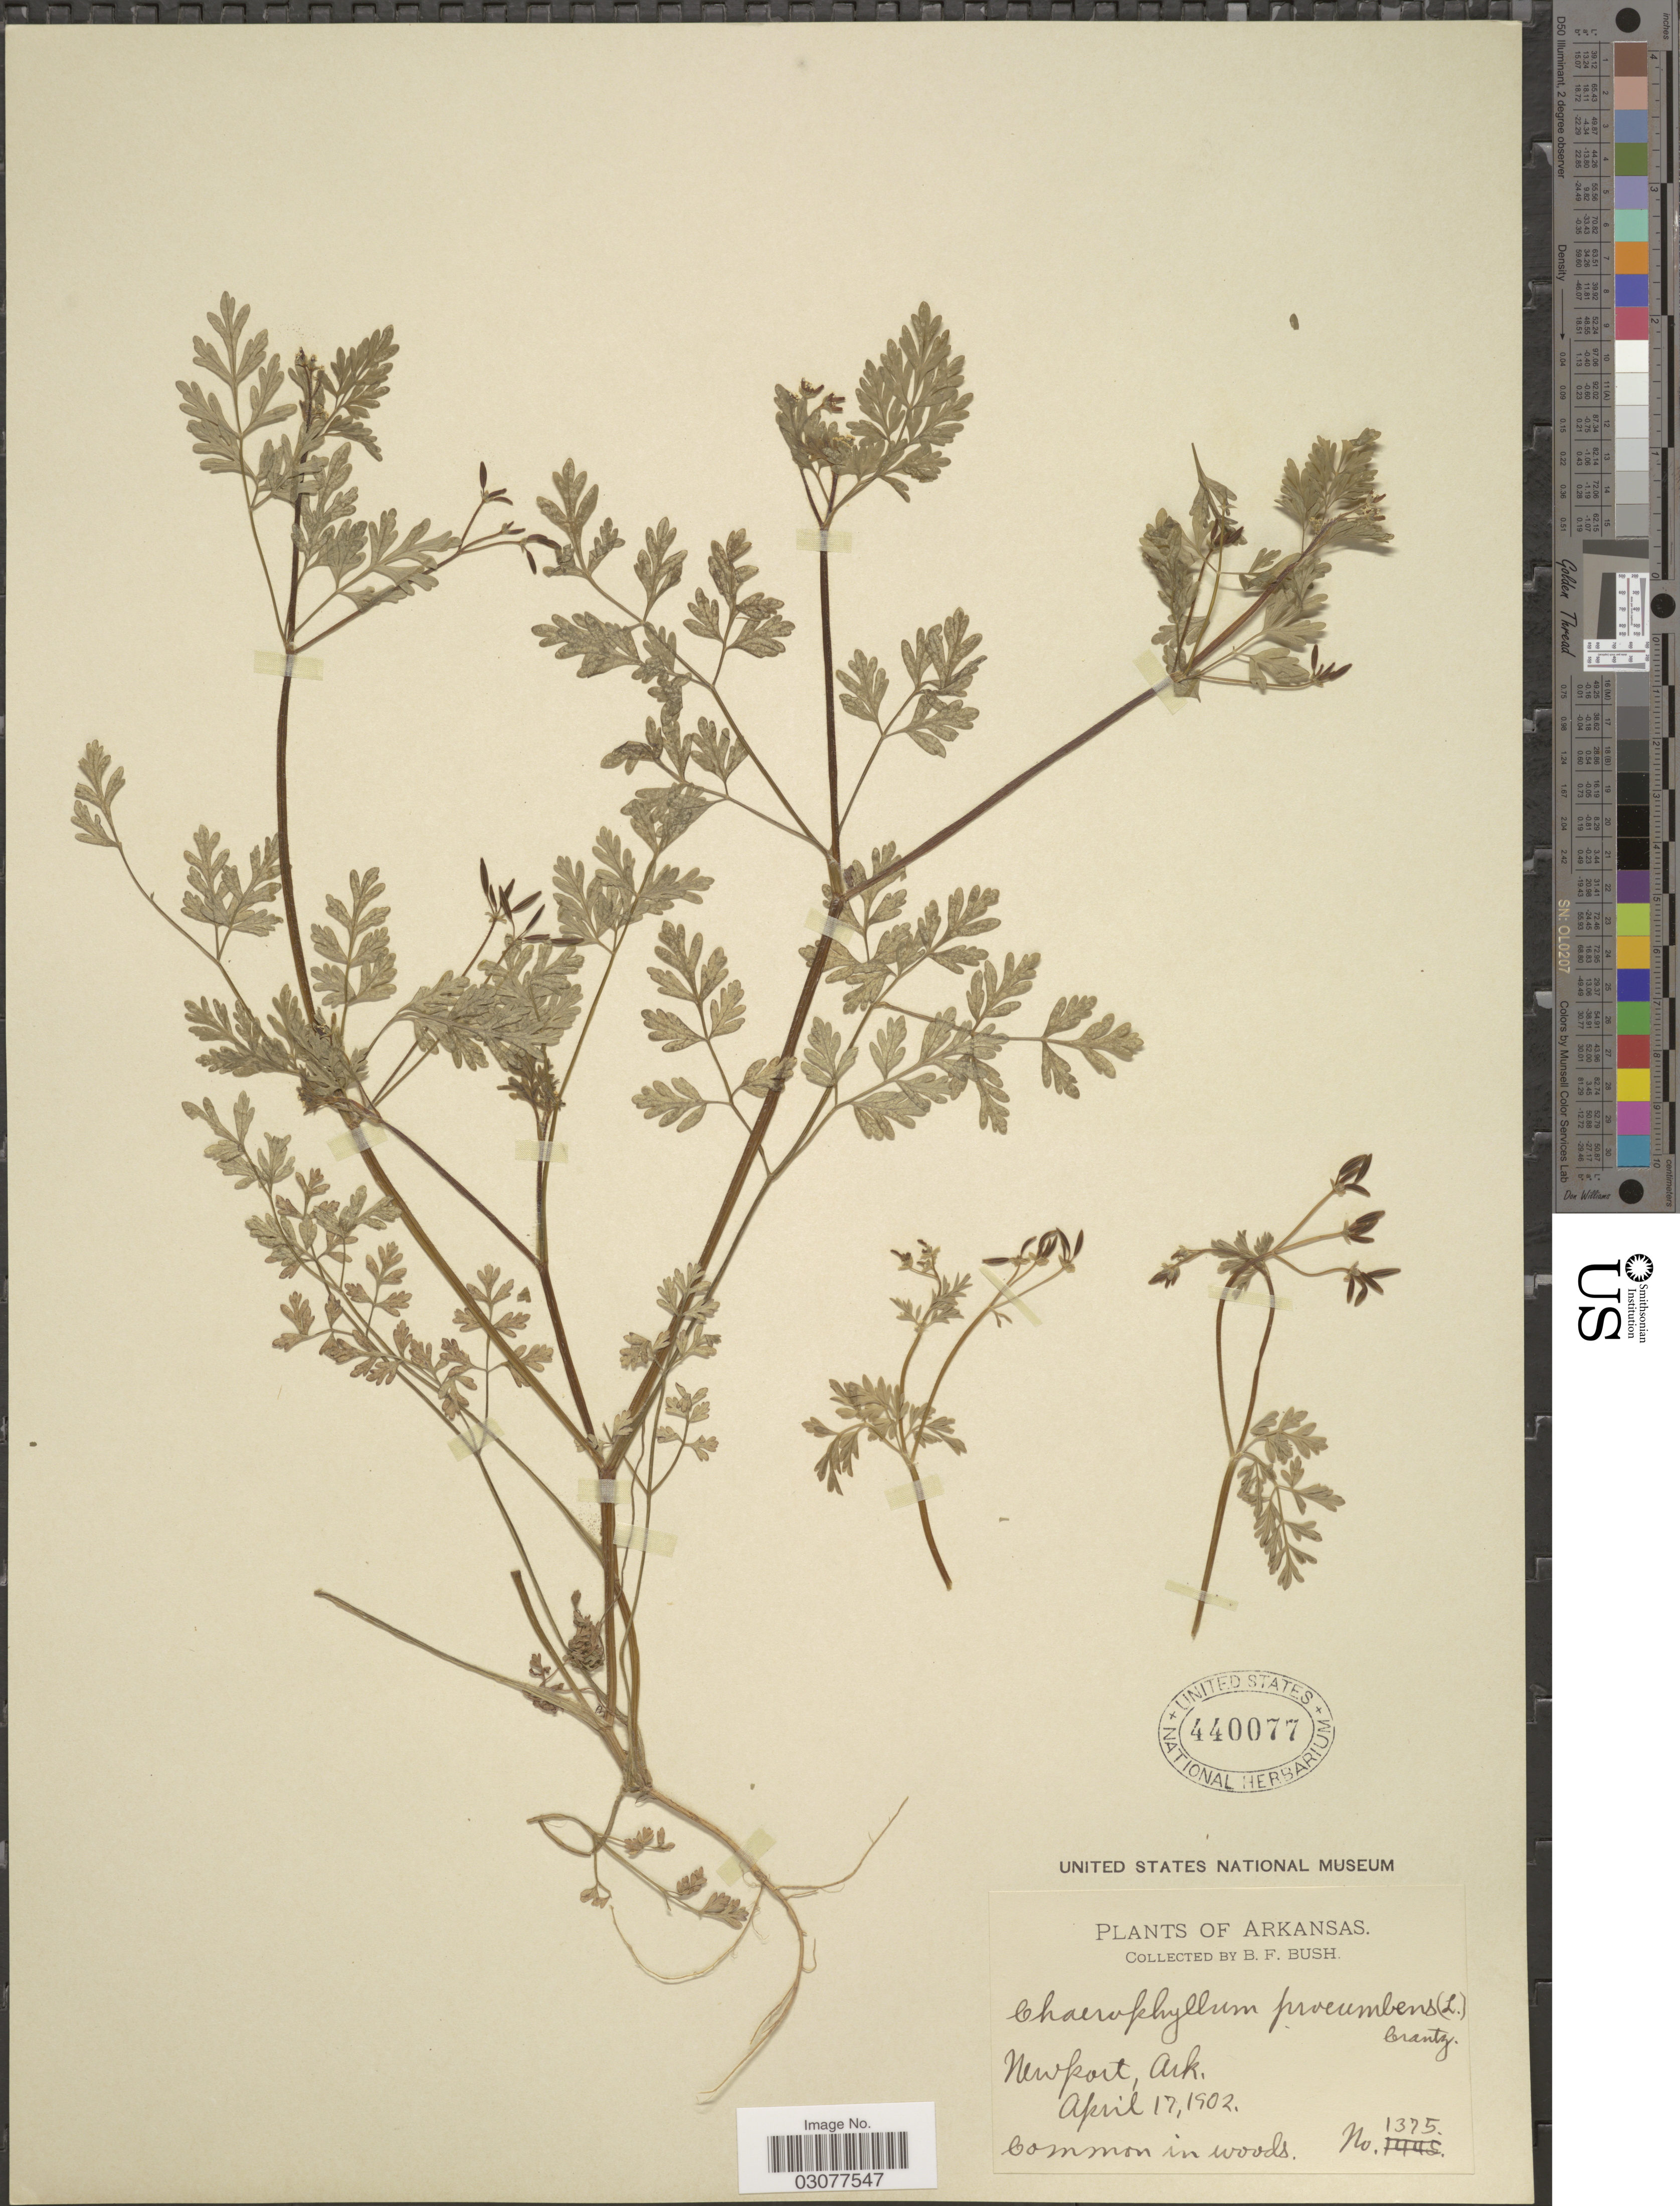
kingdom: Plantae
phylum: Tracheophyta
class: Magnoliopsida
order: Apiales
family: Apiaceae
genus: Chaerophyllum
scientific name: Chaerophyllum procumbens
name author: (L.) Crantz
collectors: B. F. Bush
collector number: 1375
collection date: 1902-04-17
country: United States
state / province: Arkansas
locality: Newport, Ark.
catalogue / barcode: US 440077